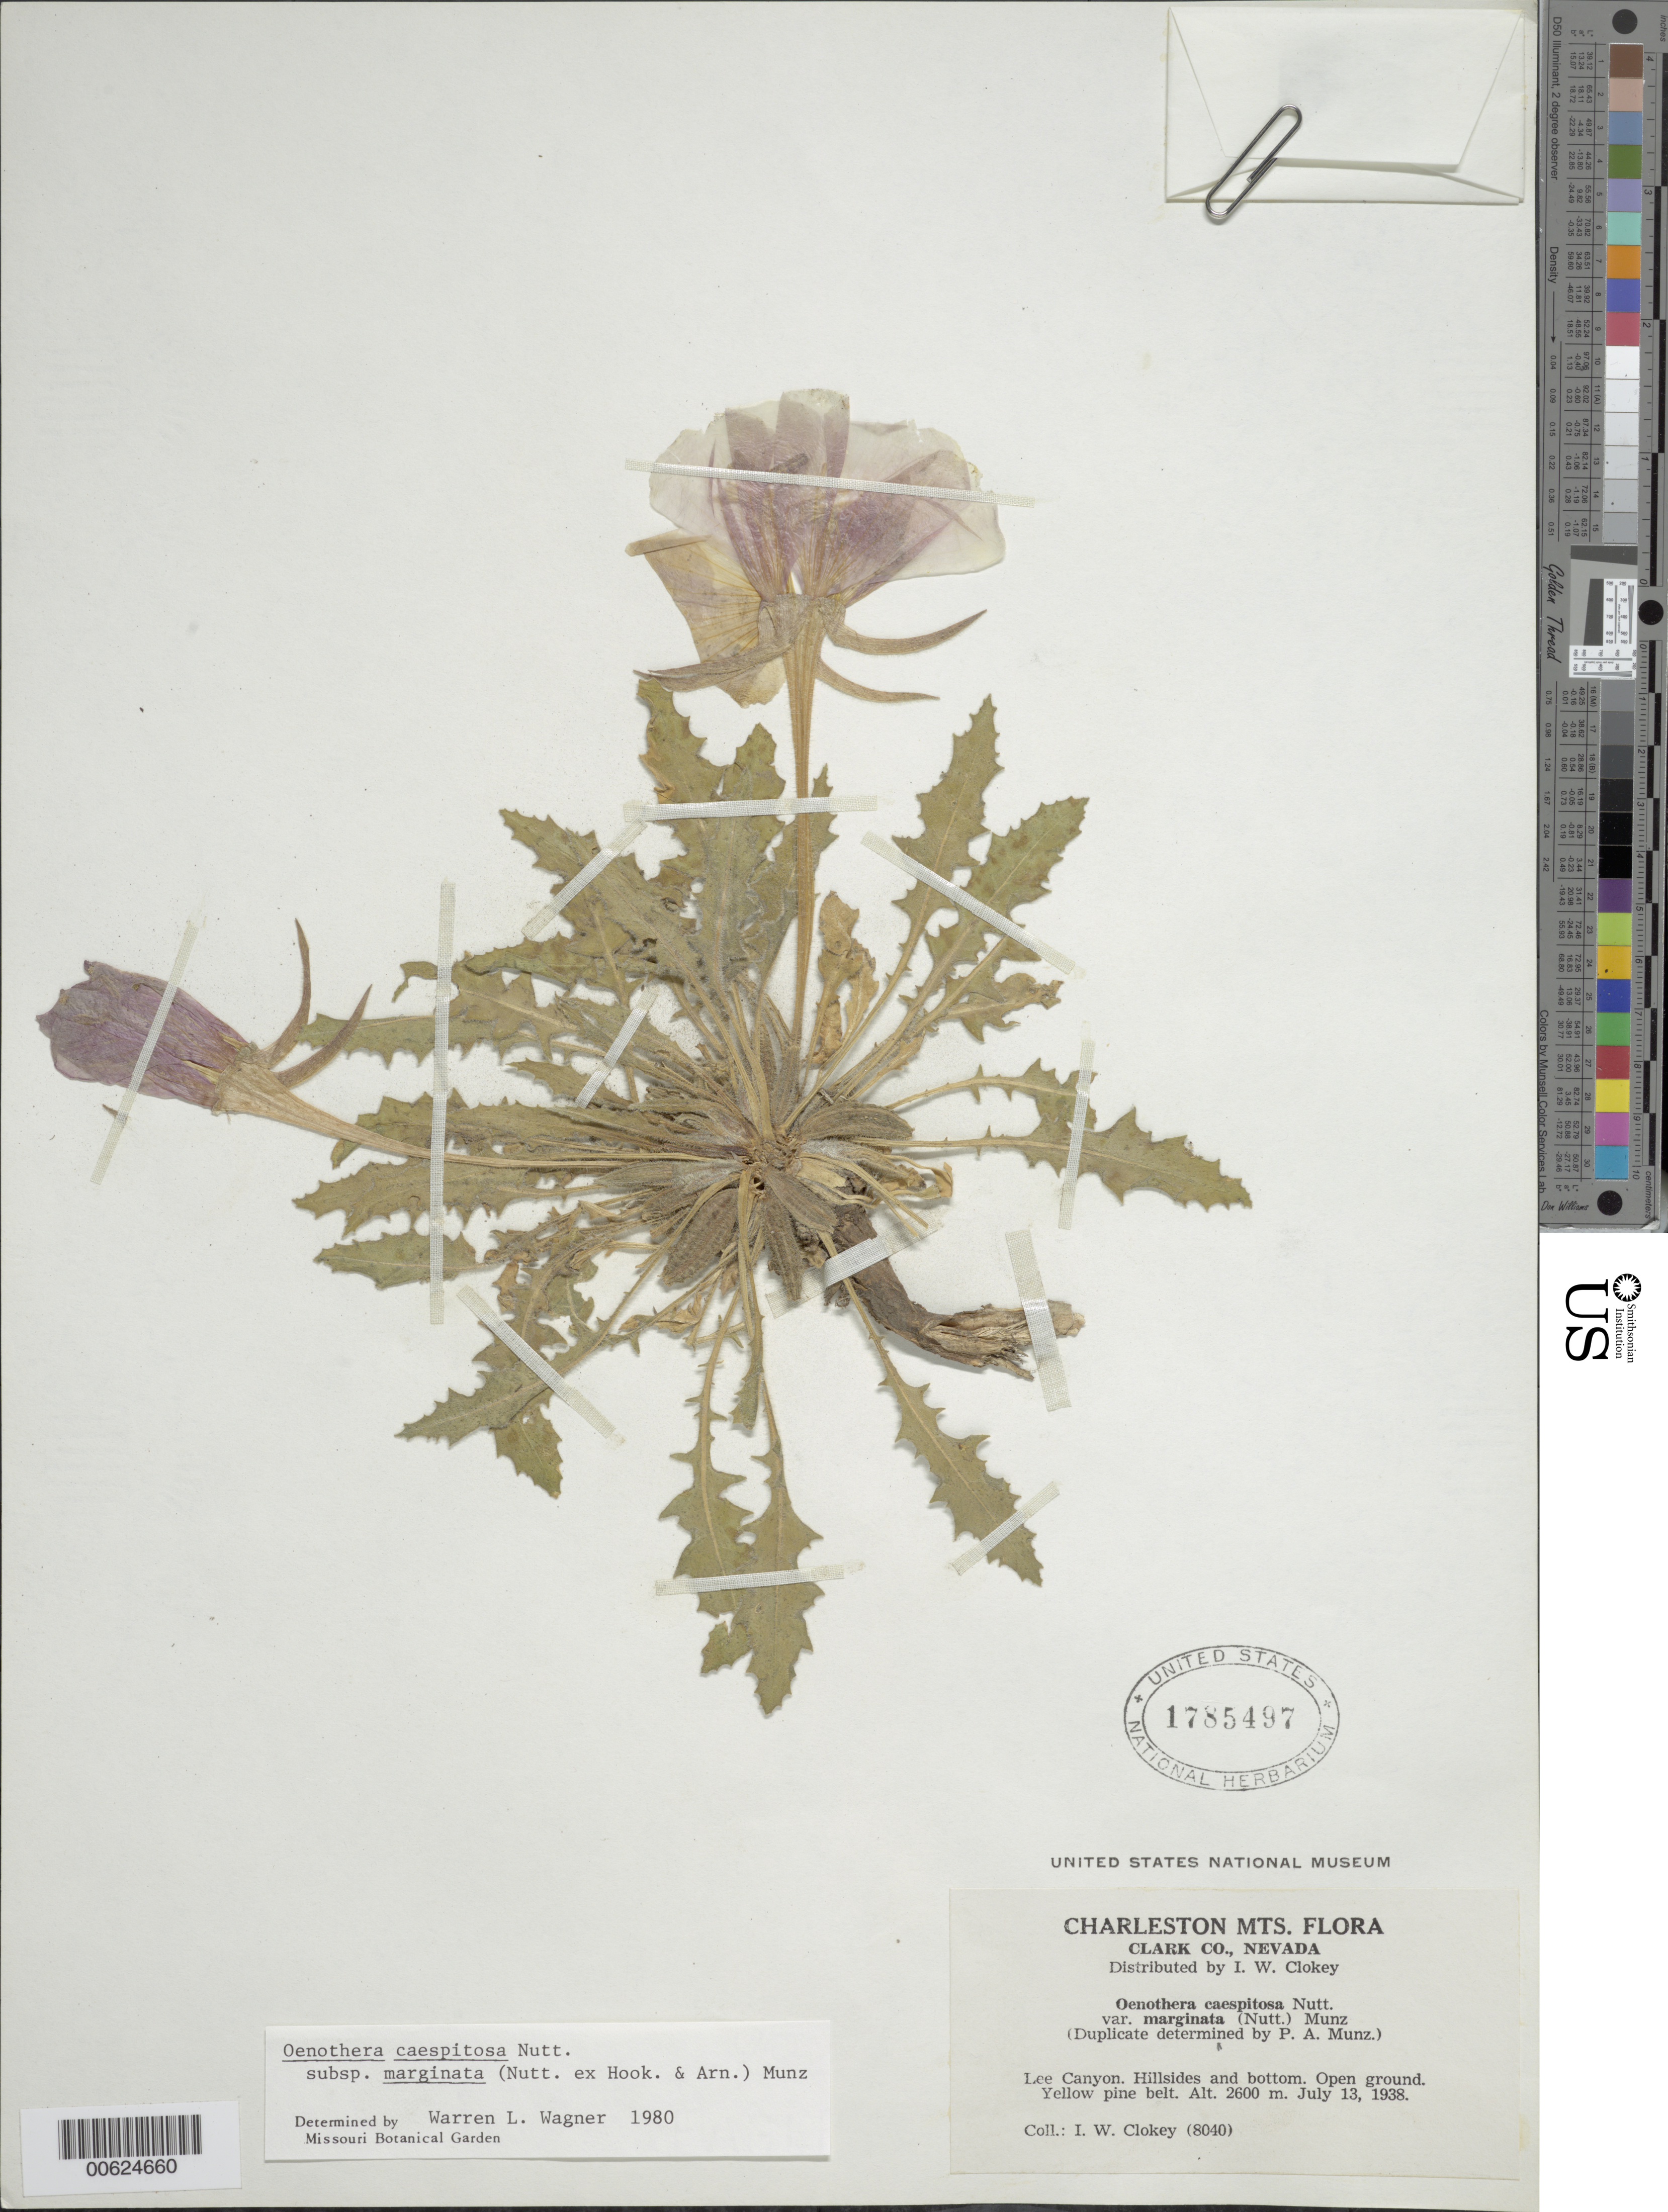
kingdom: Plantae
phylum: Tracheophyta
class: Magnoliopsida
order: Myrtales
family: Onagraceae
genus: Oenothera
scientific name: Oenothera cespitosa subsp. marginata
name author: (Nutt. ex Hook. & Arn.) Munz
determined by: Wagner, W. L., (BOT), Smithsonian Institution - National Museum of Natural History (UNITED STATES)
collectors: I. W. Clokey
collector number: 8040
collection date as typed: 13 Jul 1938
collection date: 1938-07-13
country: United States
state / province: Nevada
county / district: Clark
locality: Charleston Mts., Lee Canyon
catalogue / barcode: US 1785497